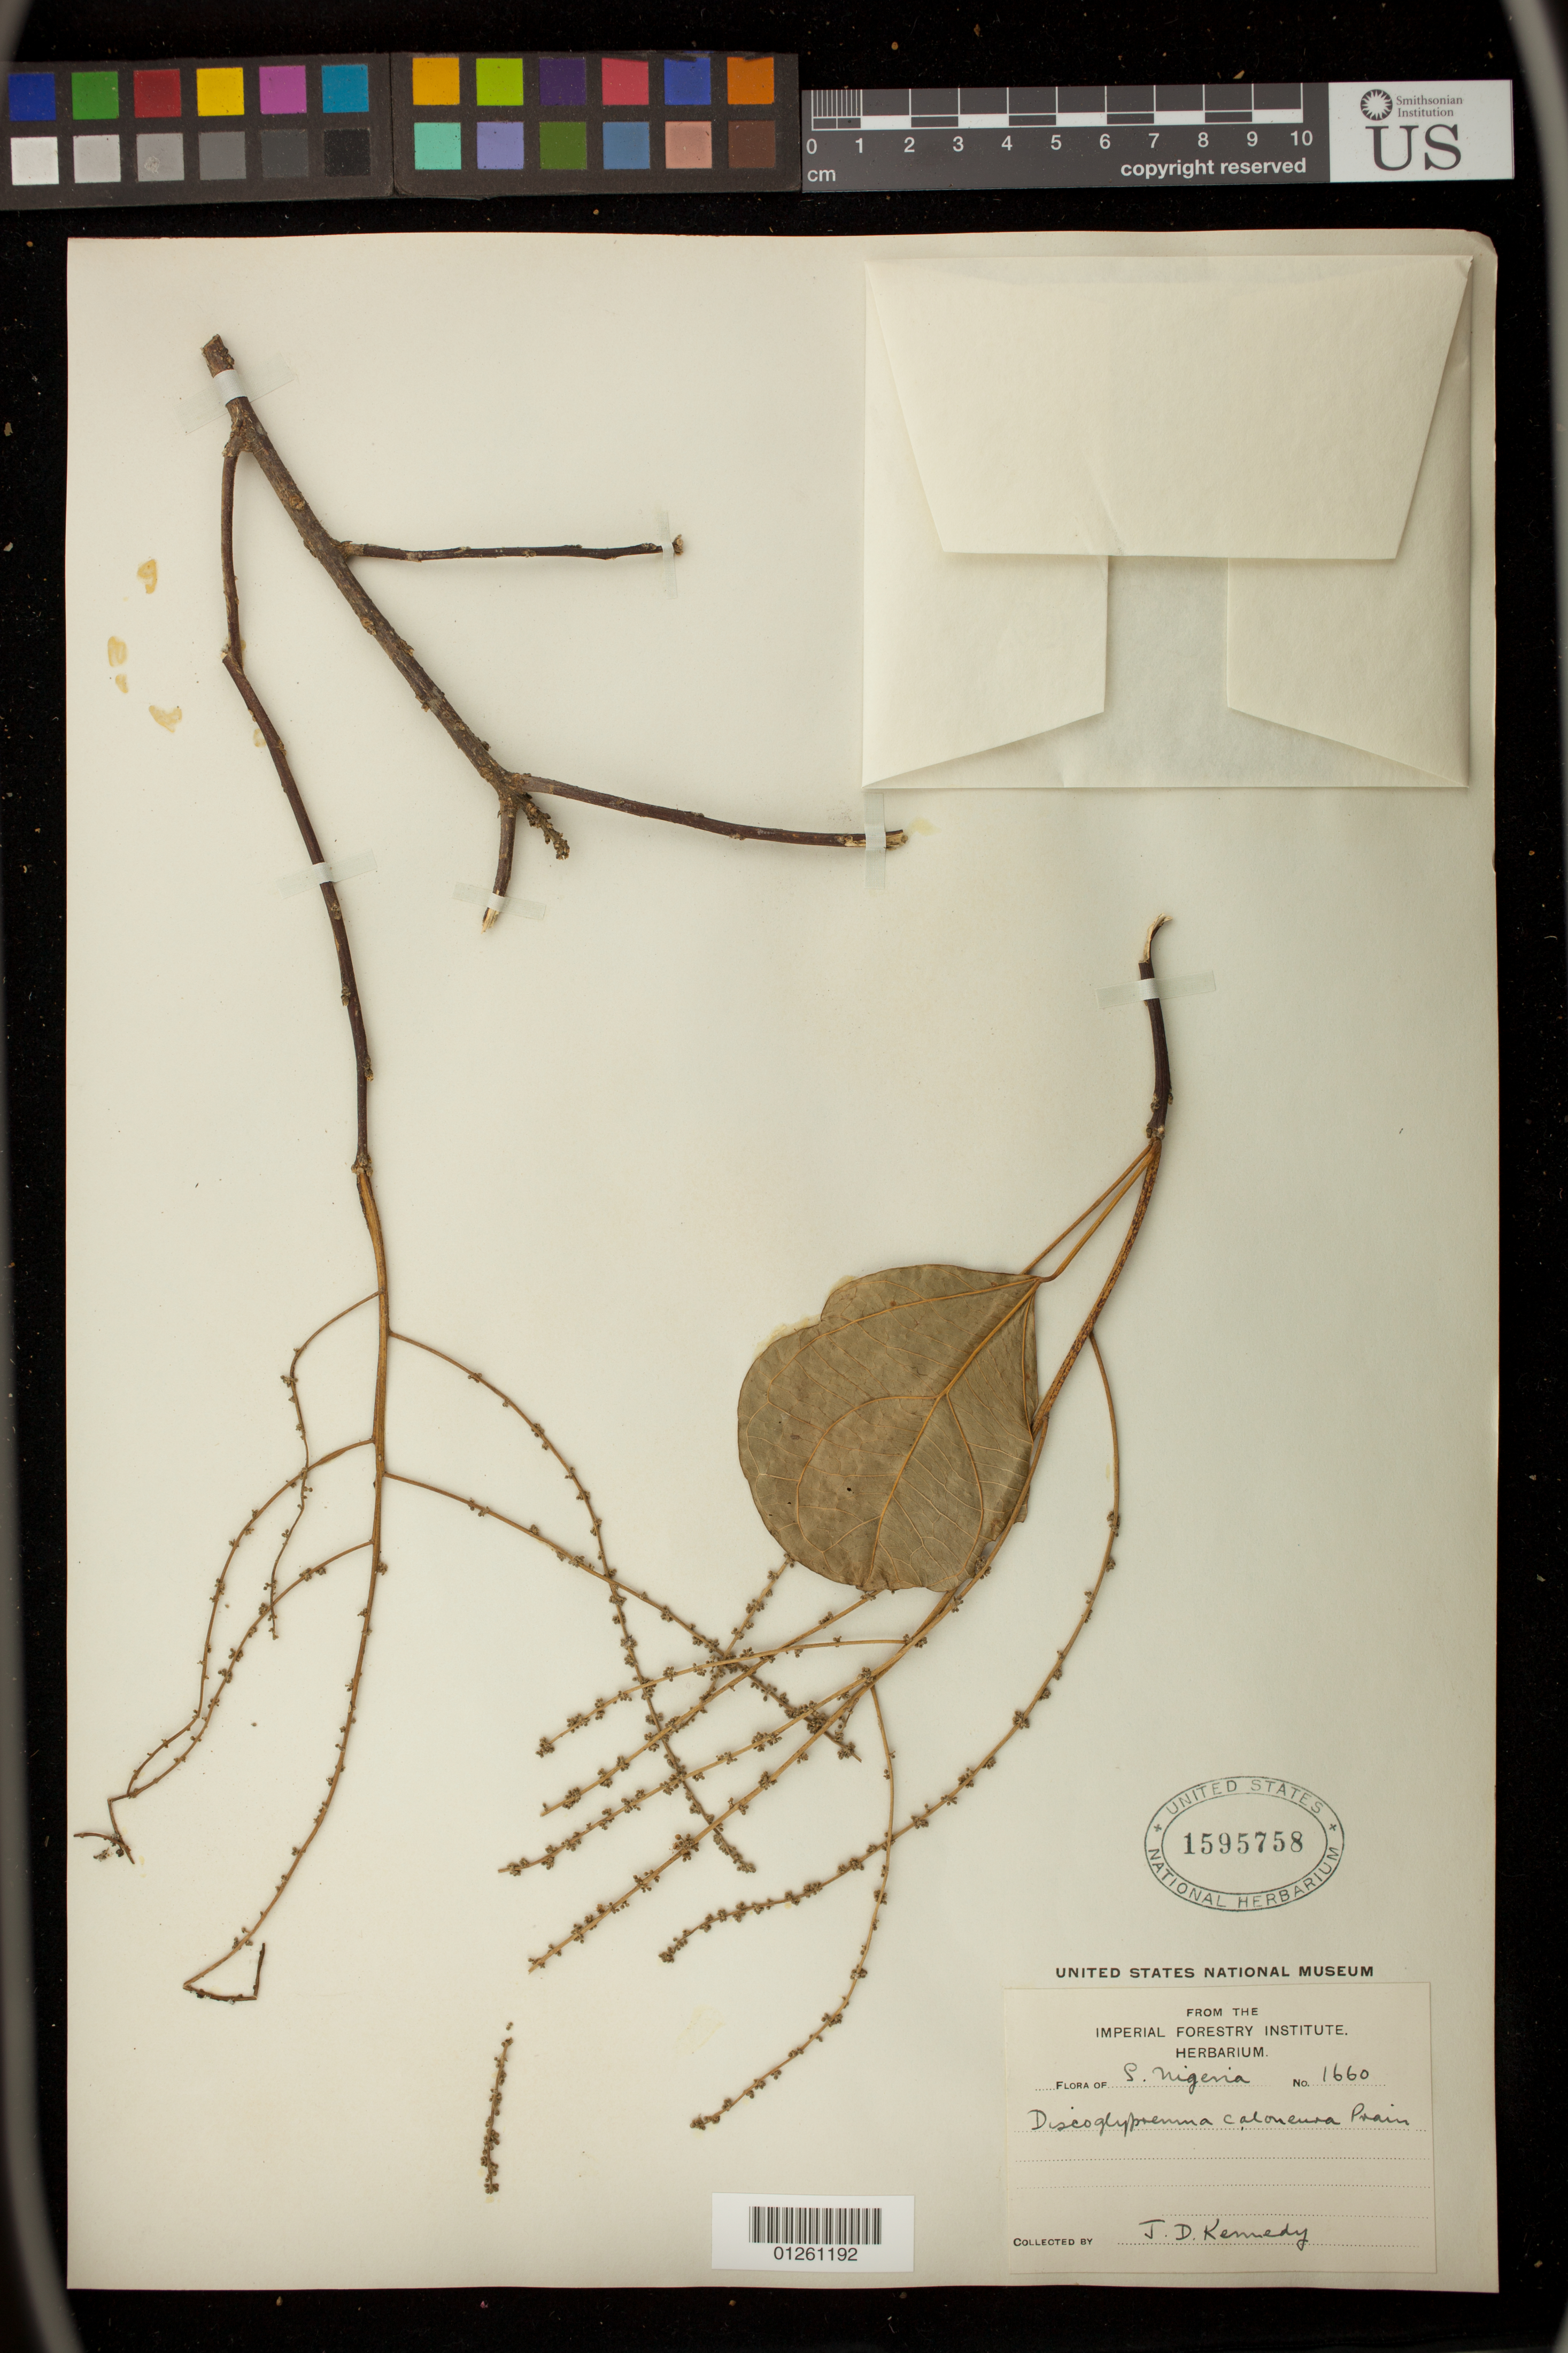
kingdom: Plantae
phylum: Tracheophyta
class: Magnoliopsida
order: Malpighiales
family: Euphorbiaceae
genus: Discoglypremna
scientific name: Discoglypremna caloneura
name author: (Pax) Prain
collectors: J. D. Kennedy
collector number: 1660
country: Nigeria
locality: S. Nigeria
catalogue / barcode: US 1595758